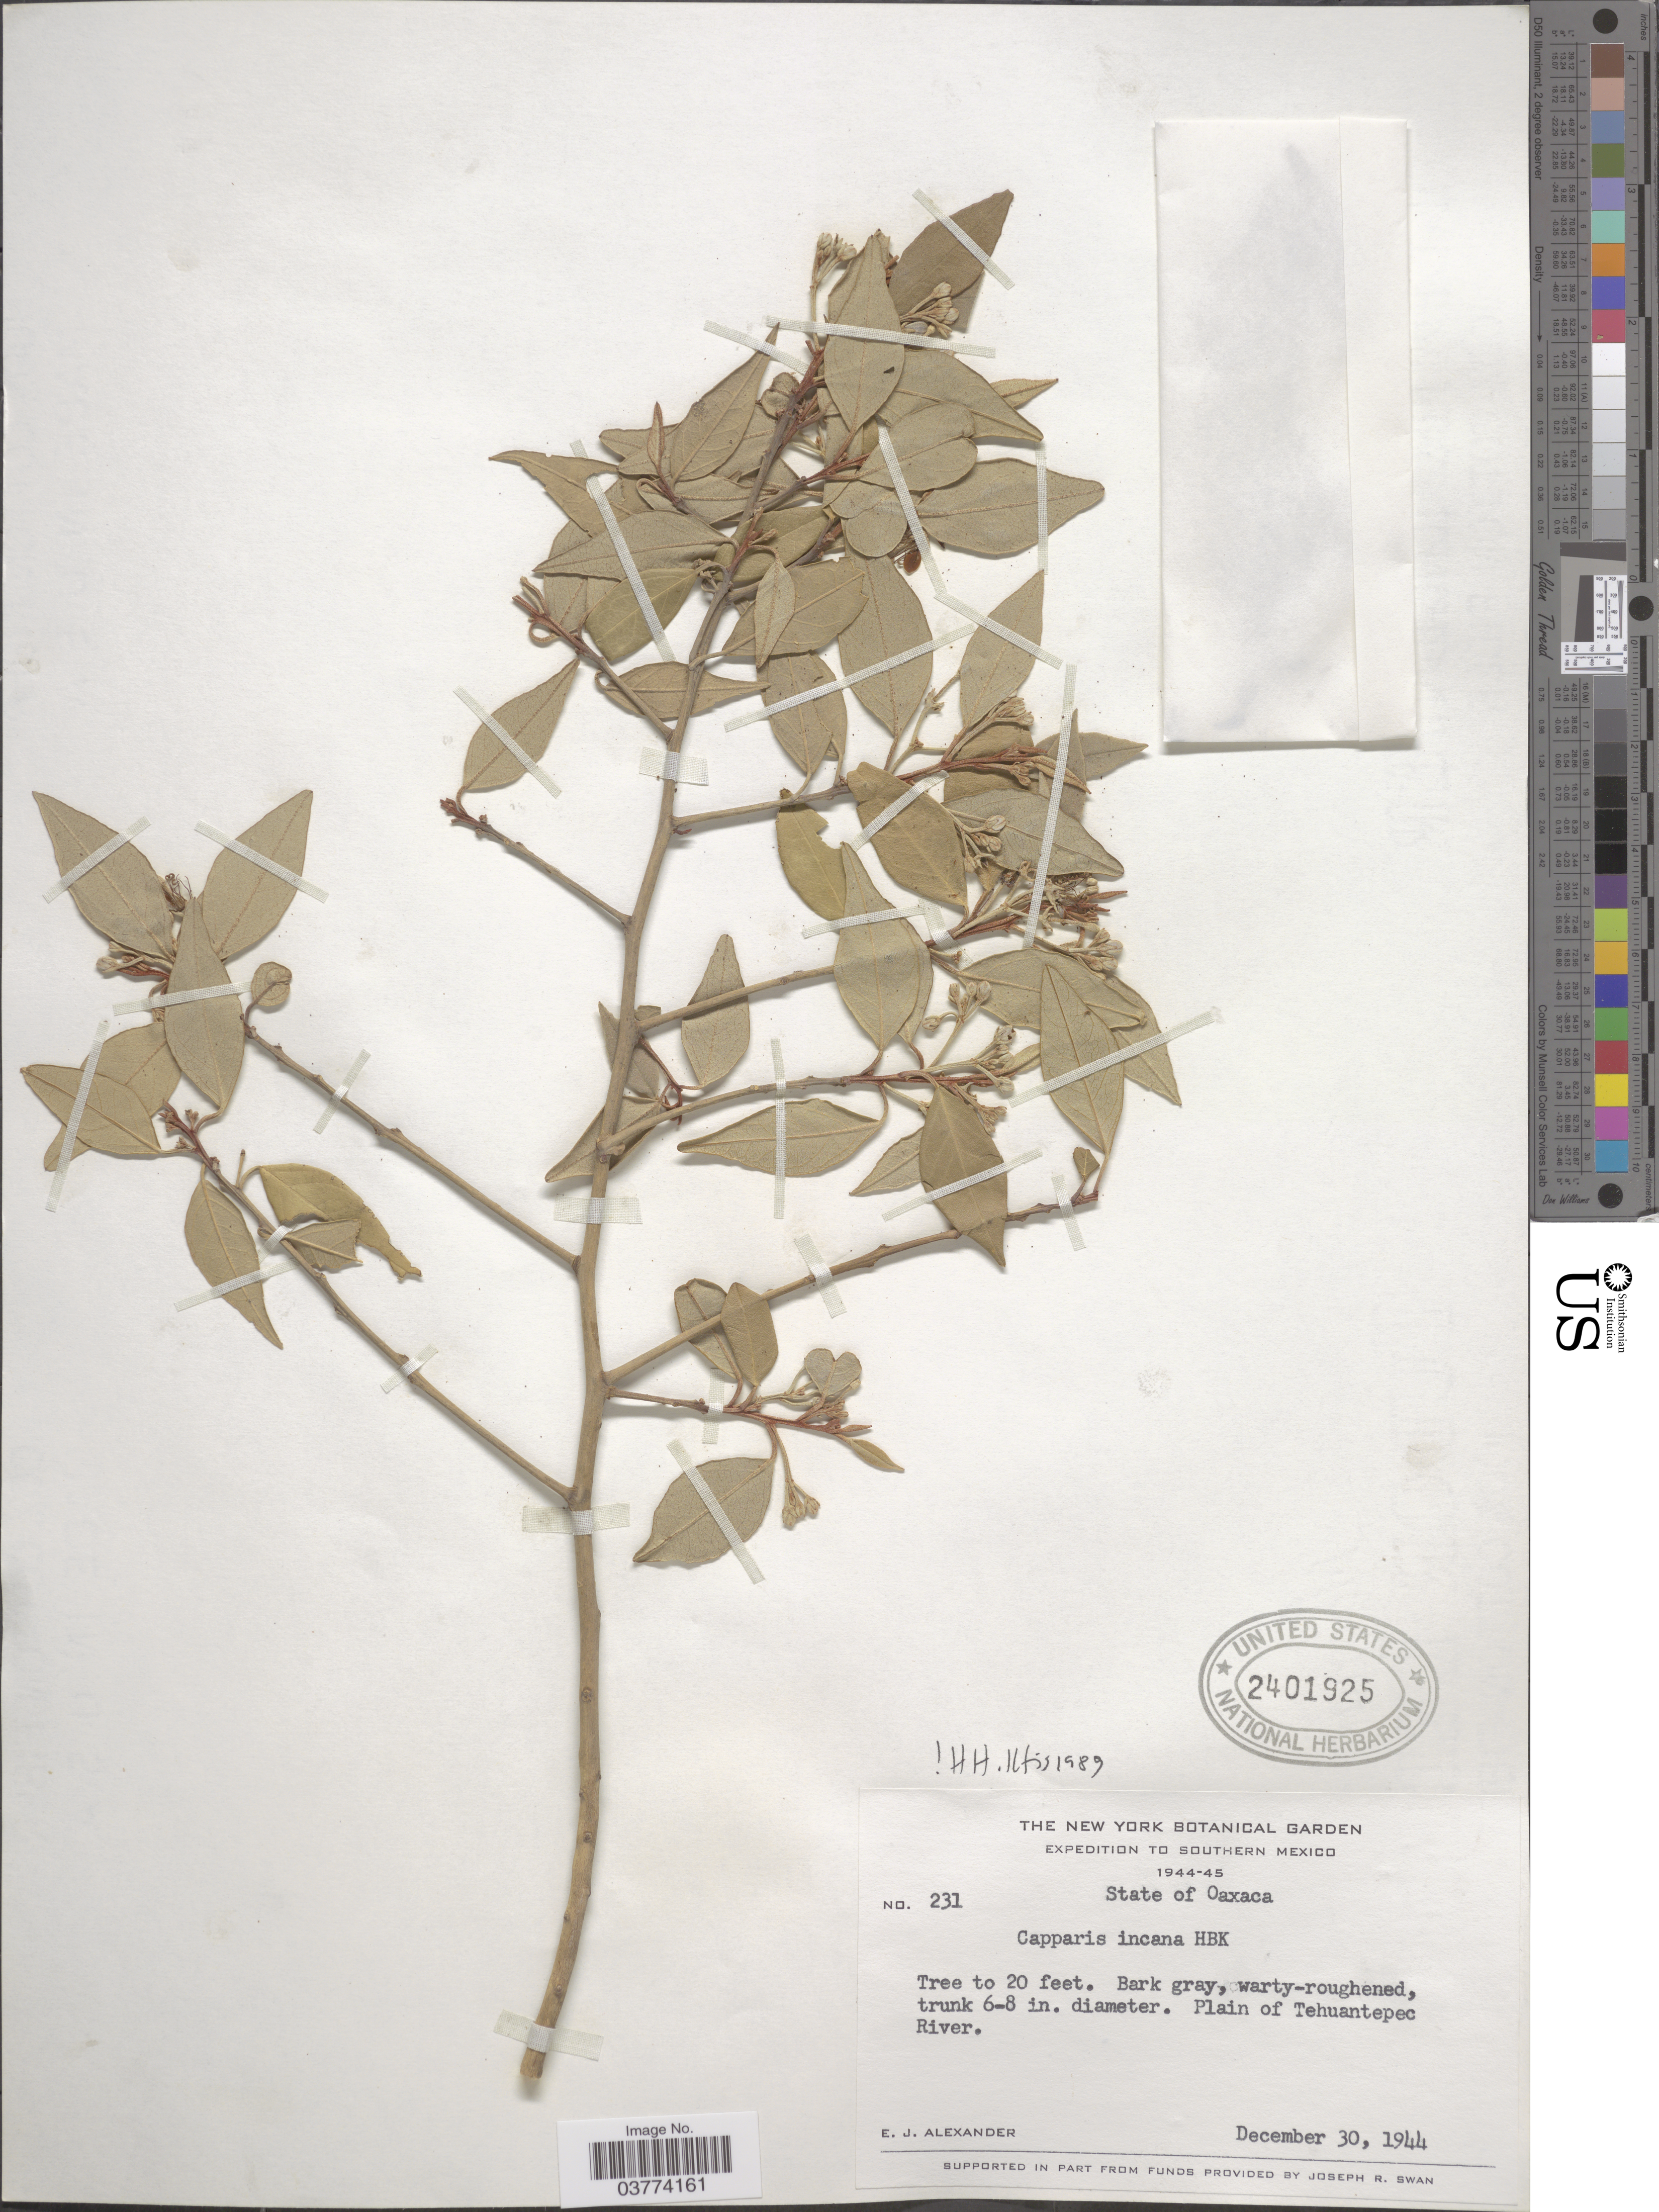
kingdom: Plantae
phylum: Tracheophyta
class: Magnoliopsida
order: Brassicales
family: Capparaceae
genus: Quadrella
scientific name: Quadrella incana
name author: (Kunth) Iltis & Cornejo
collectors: E. J. Alexander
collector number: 231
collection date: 1944-12-30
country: Mexico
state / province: Oaxaca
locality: Southern Mexico. Plain of Tehuantepec River.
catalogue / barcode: US 2401925